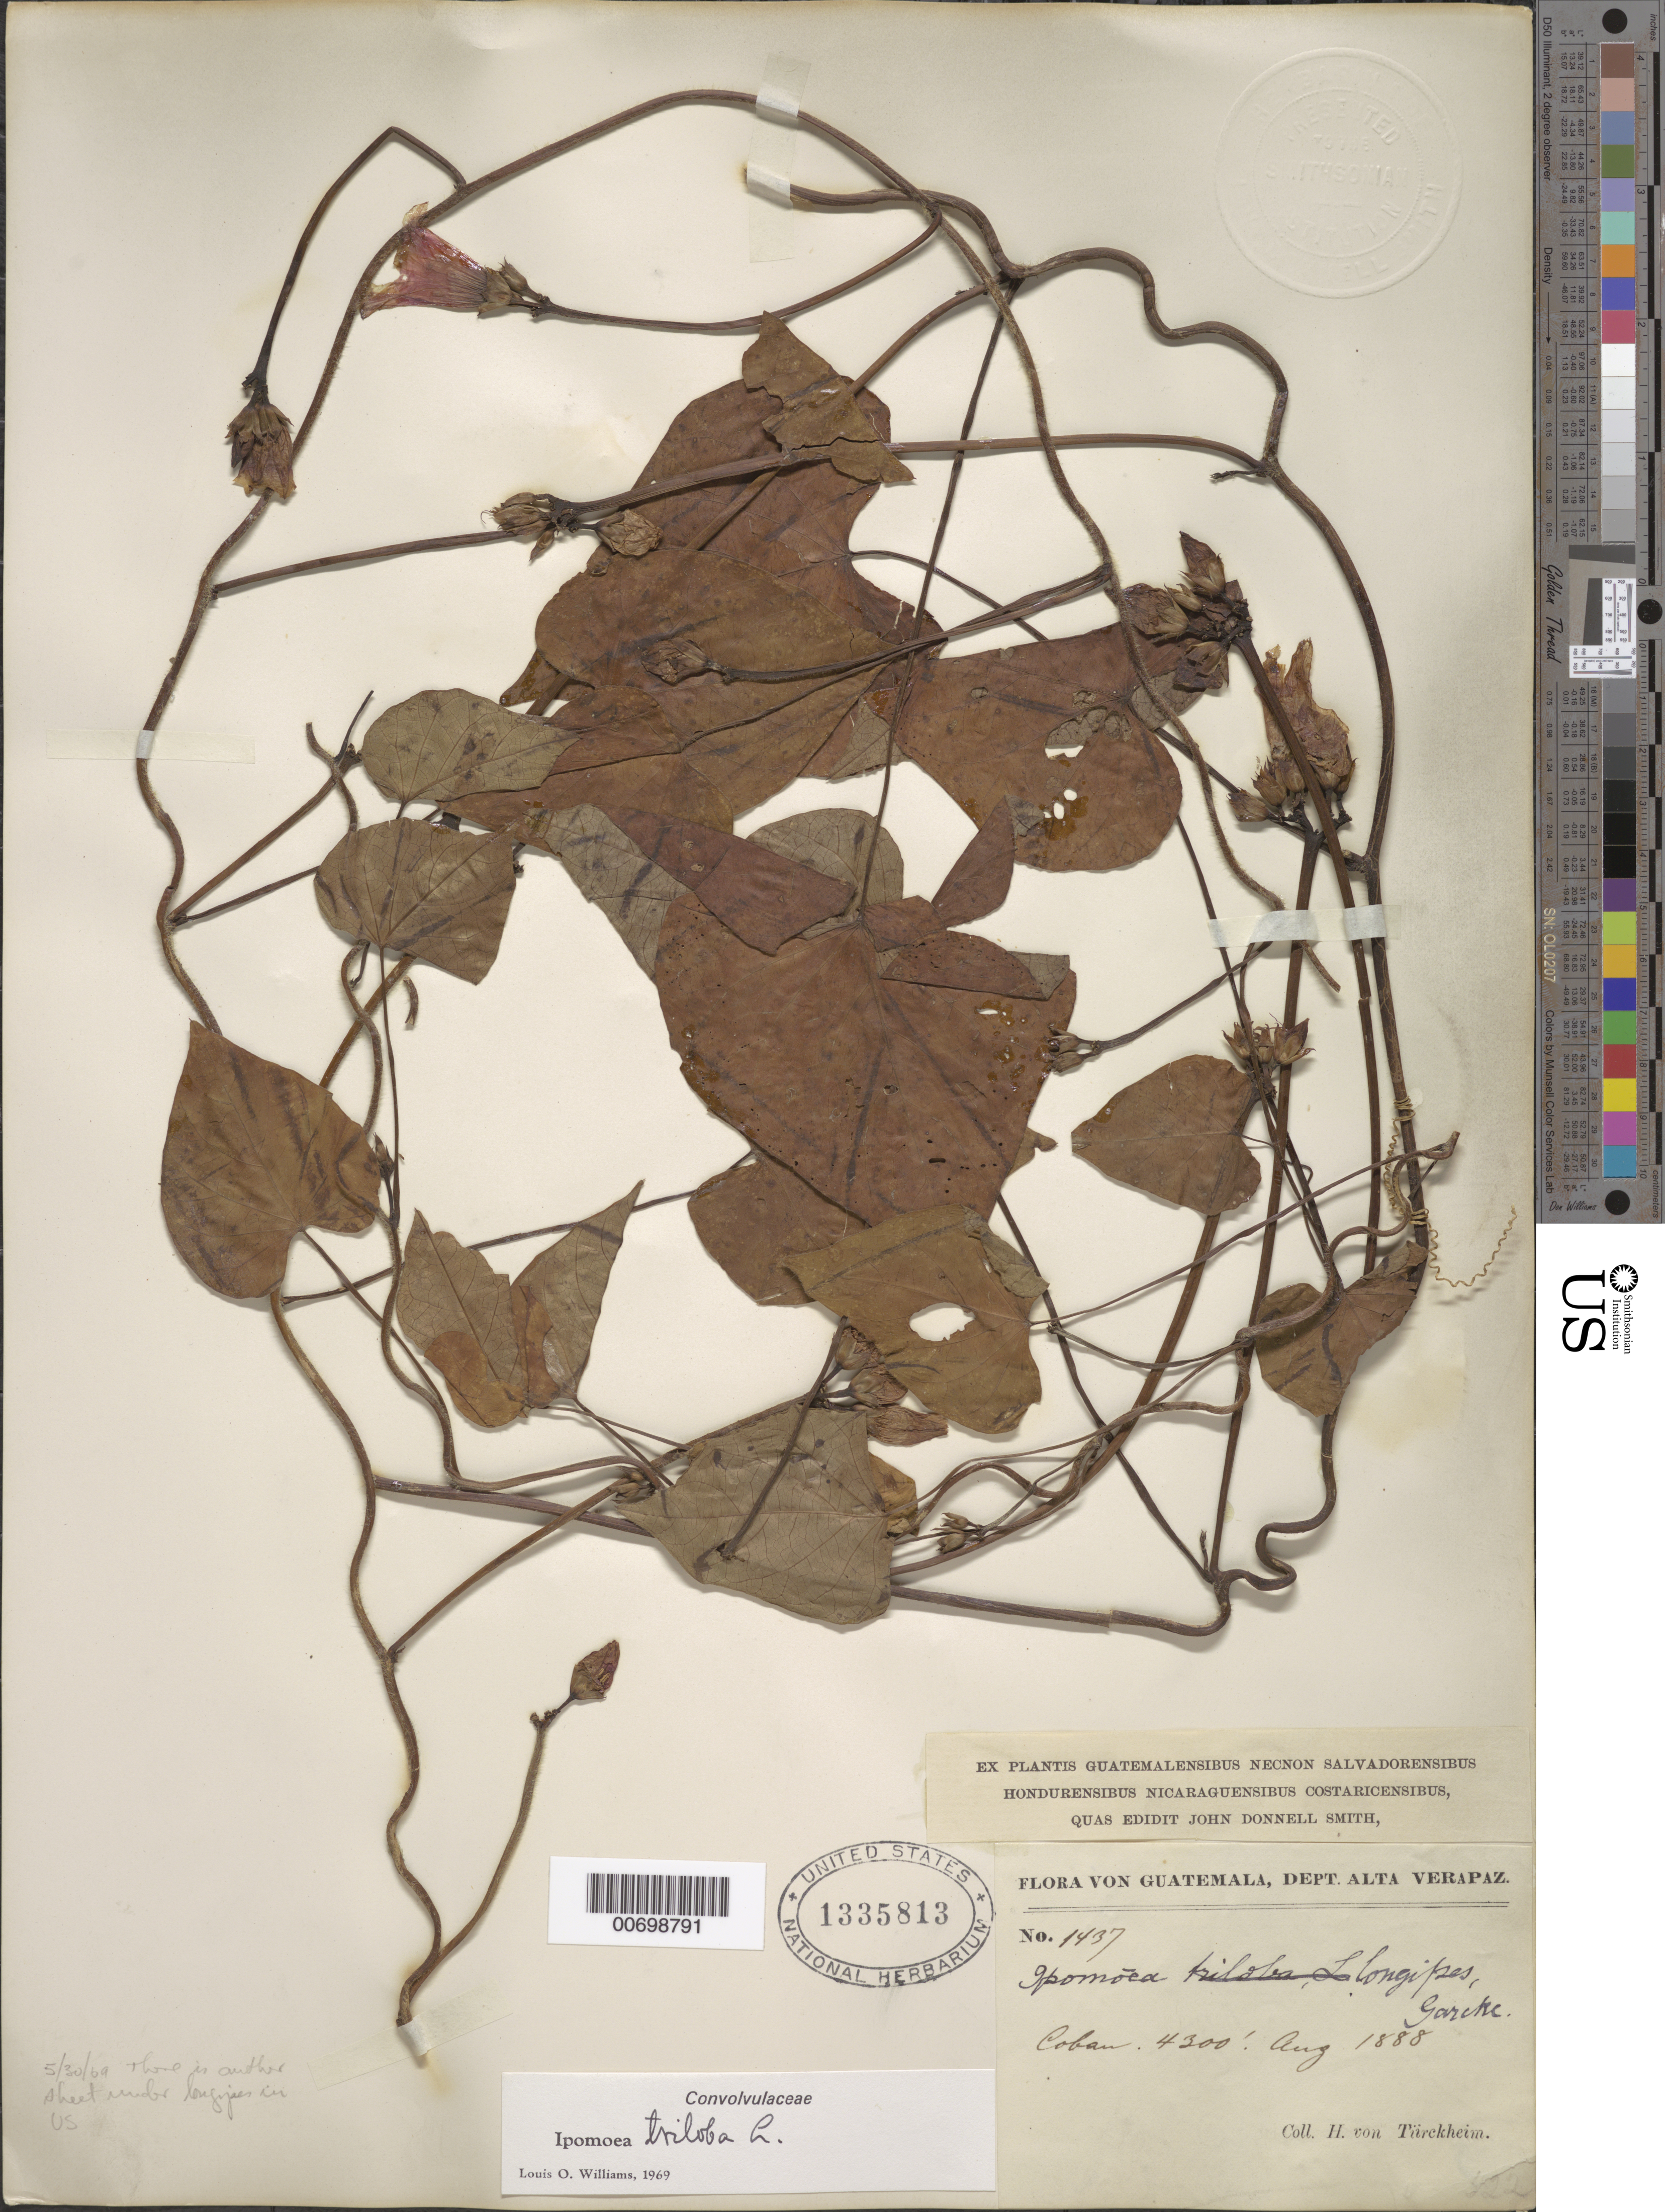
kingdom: Plantae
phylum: Tracheophyta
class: Magnoliopsida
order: Solanales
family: Convolvulaceae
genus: Ipomoea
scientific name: Ipomoea triloba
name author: L.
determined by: Williams, Louis O.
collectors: H. von Türckheim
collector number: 1437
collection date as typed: Aug 1888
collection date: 1888-08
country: Guatemala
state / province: Alta Verapaz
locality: Coban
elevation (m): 1311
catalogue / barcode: US 1335813